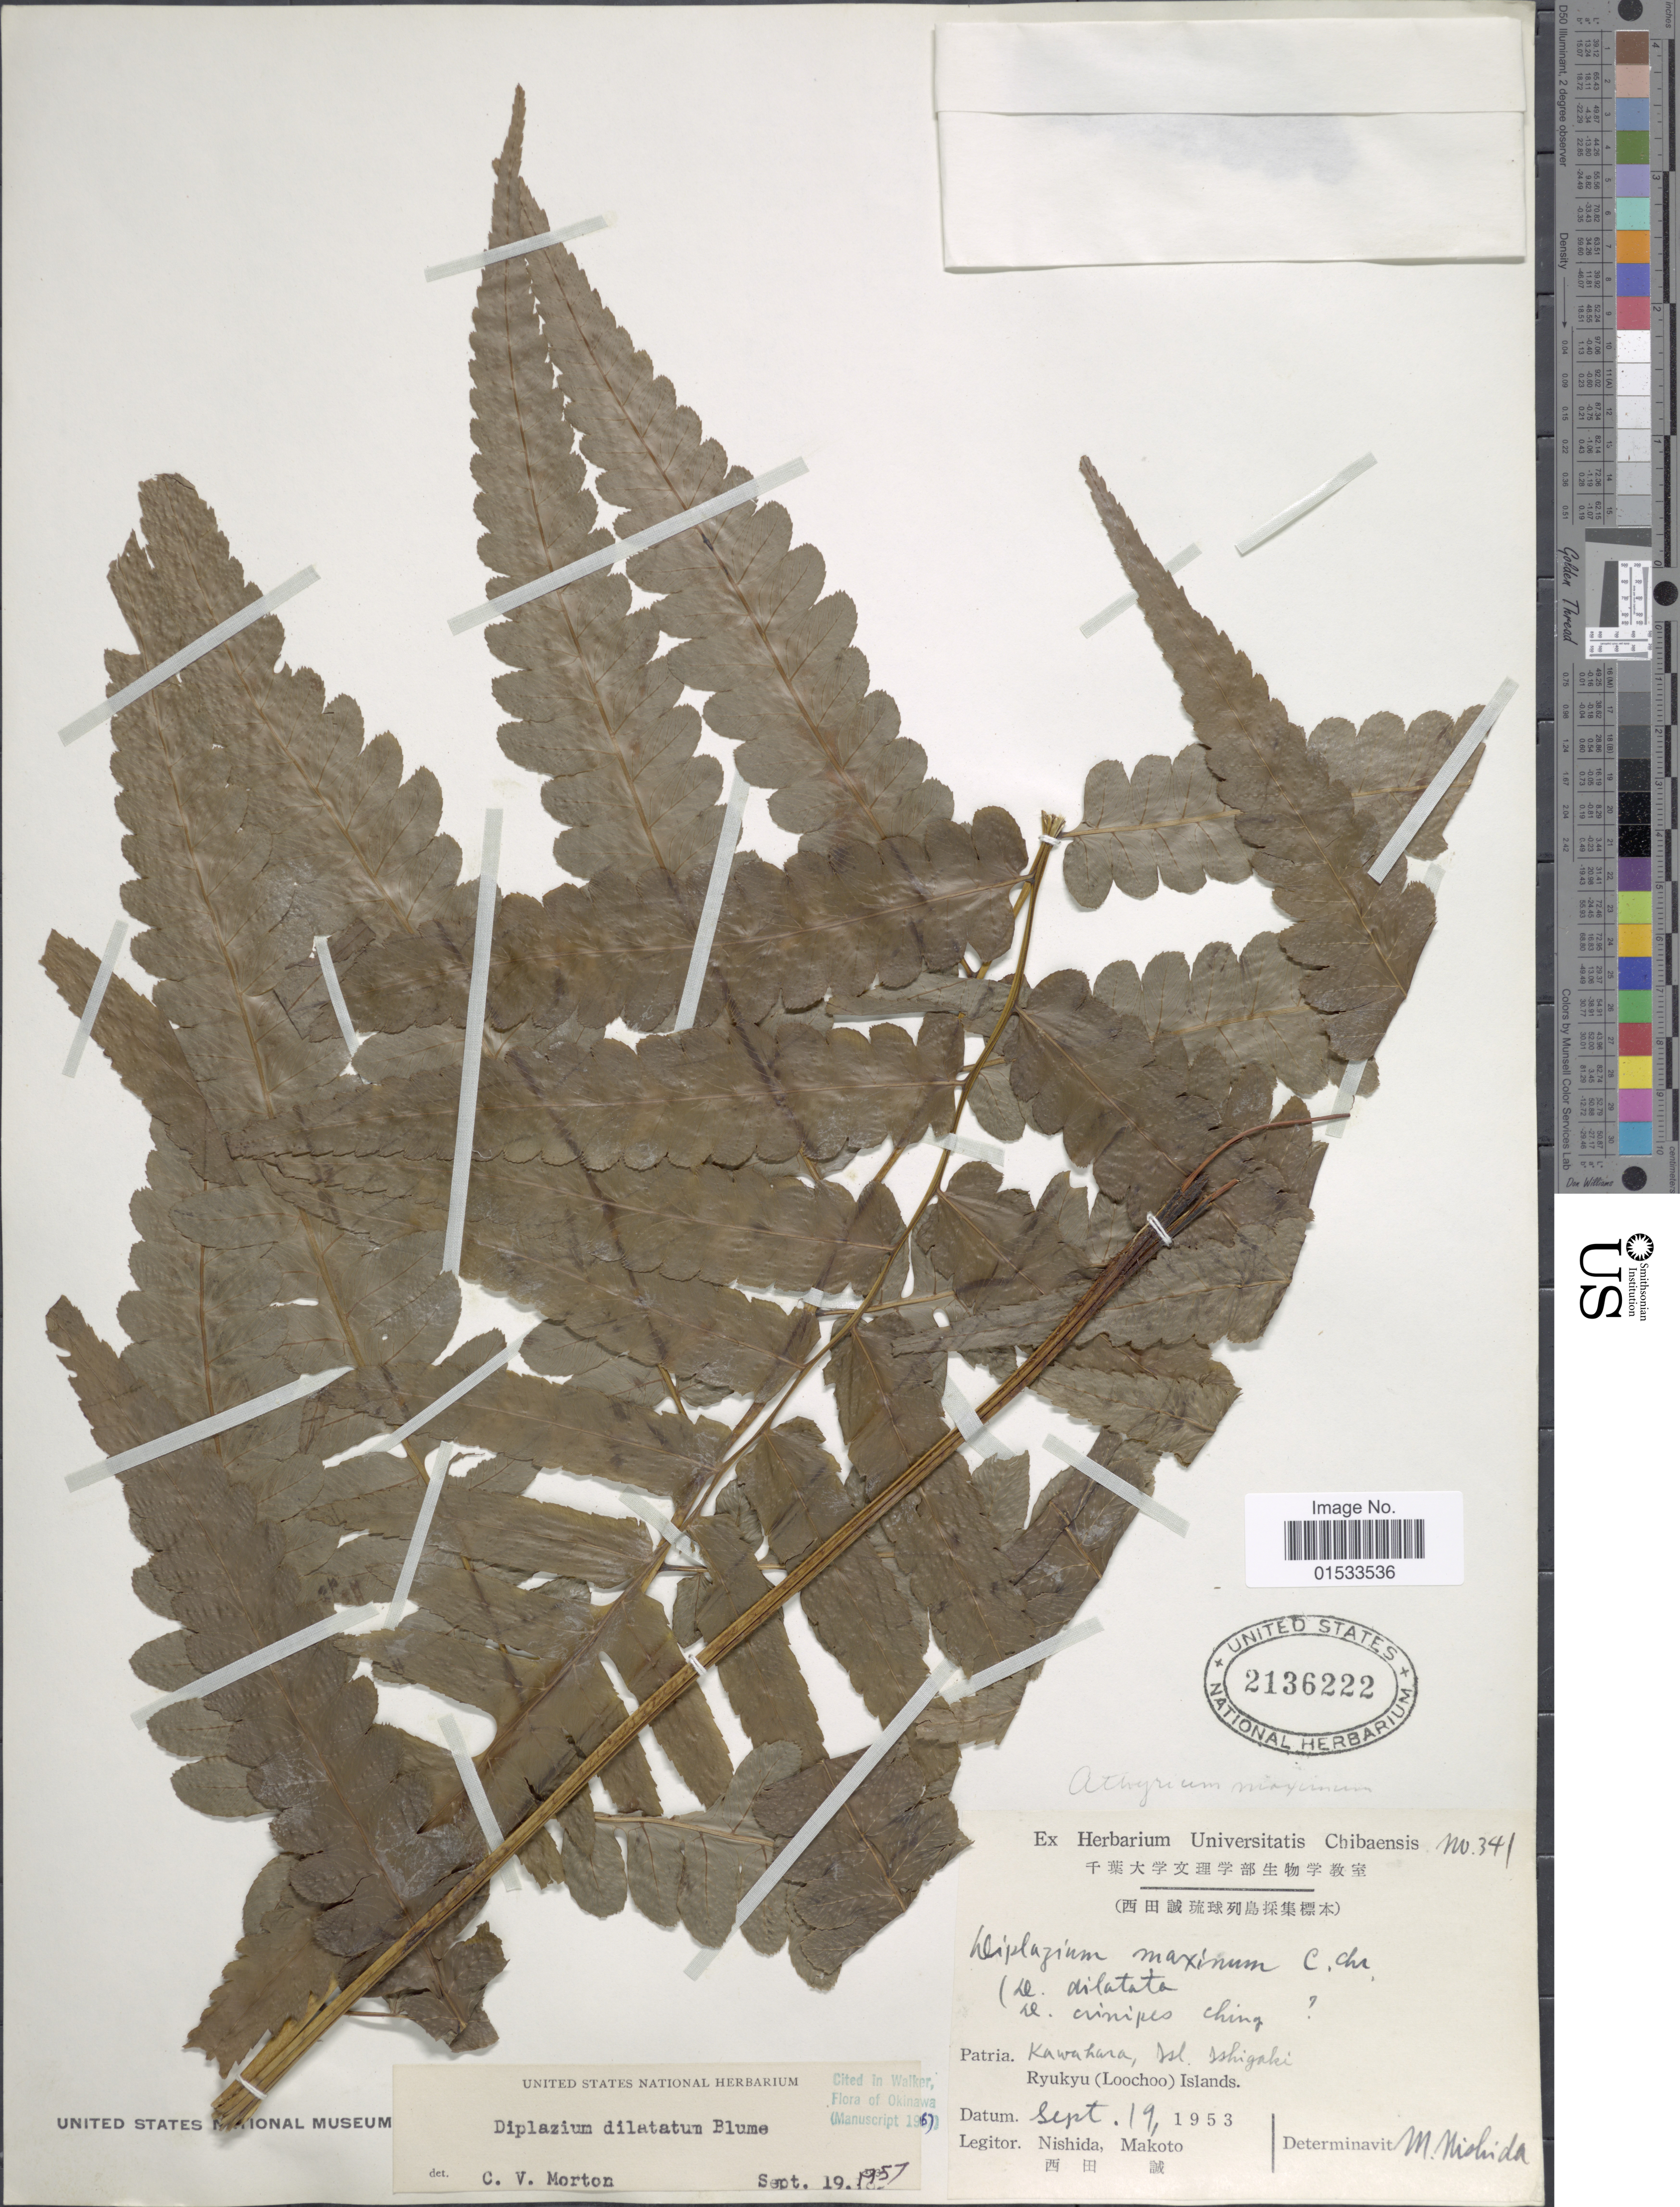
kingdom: Plantae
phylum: Tracheophyta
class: Polypodiopsida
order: Polypodiales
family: Athyriaceae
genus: Diplazium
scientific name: Diplazium dilatatum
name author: Blume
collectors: M. Nishida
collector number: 341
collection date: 1953-09-19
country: Japan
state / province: Okinawa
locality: Kawahara, Isl. Ishigaki, Ryukyu (Loochoo) Islands.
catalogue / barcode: US 2136222